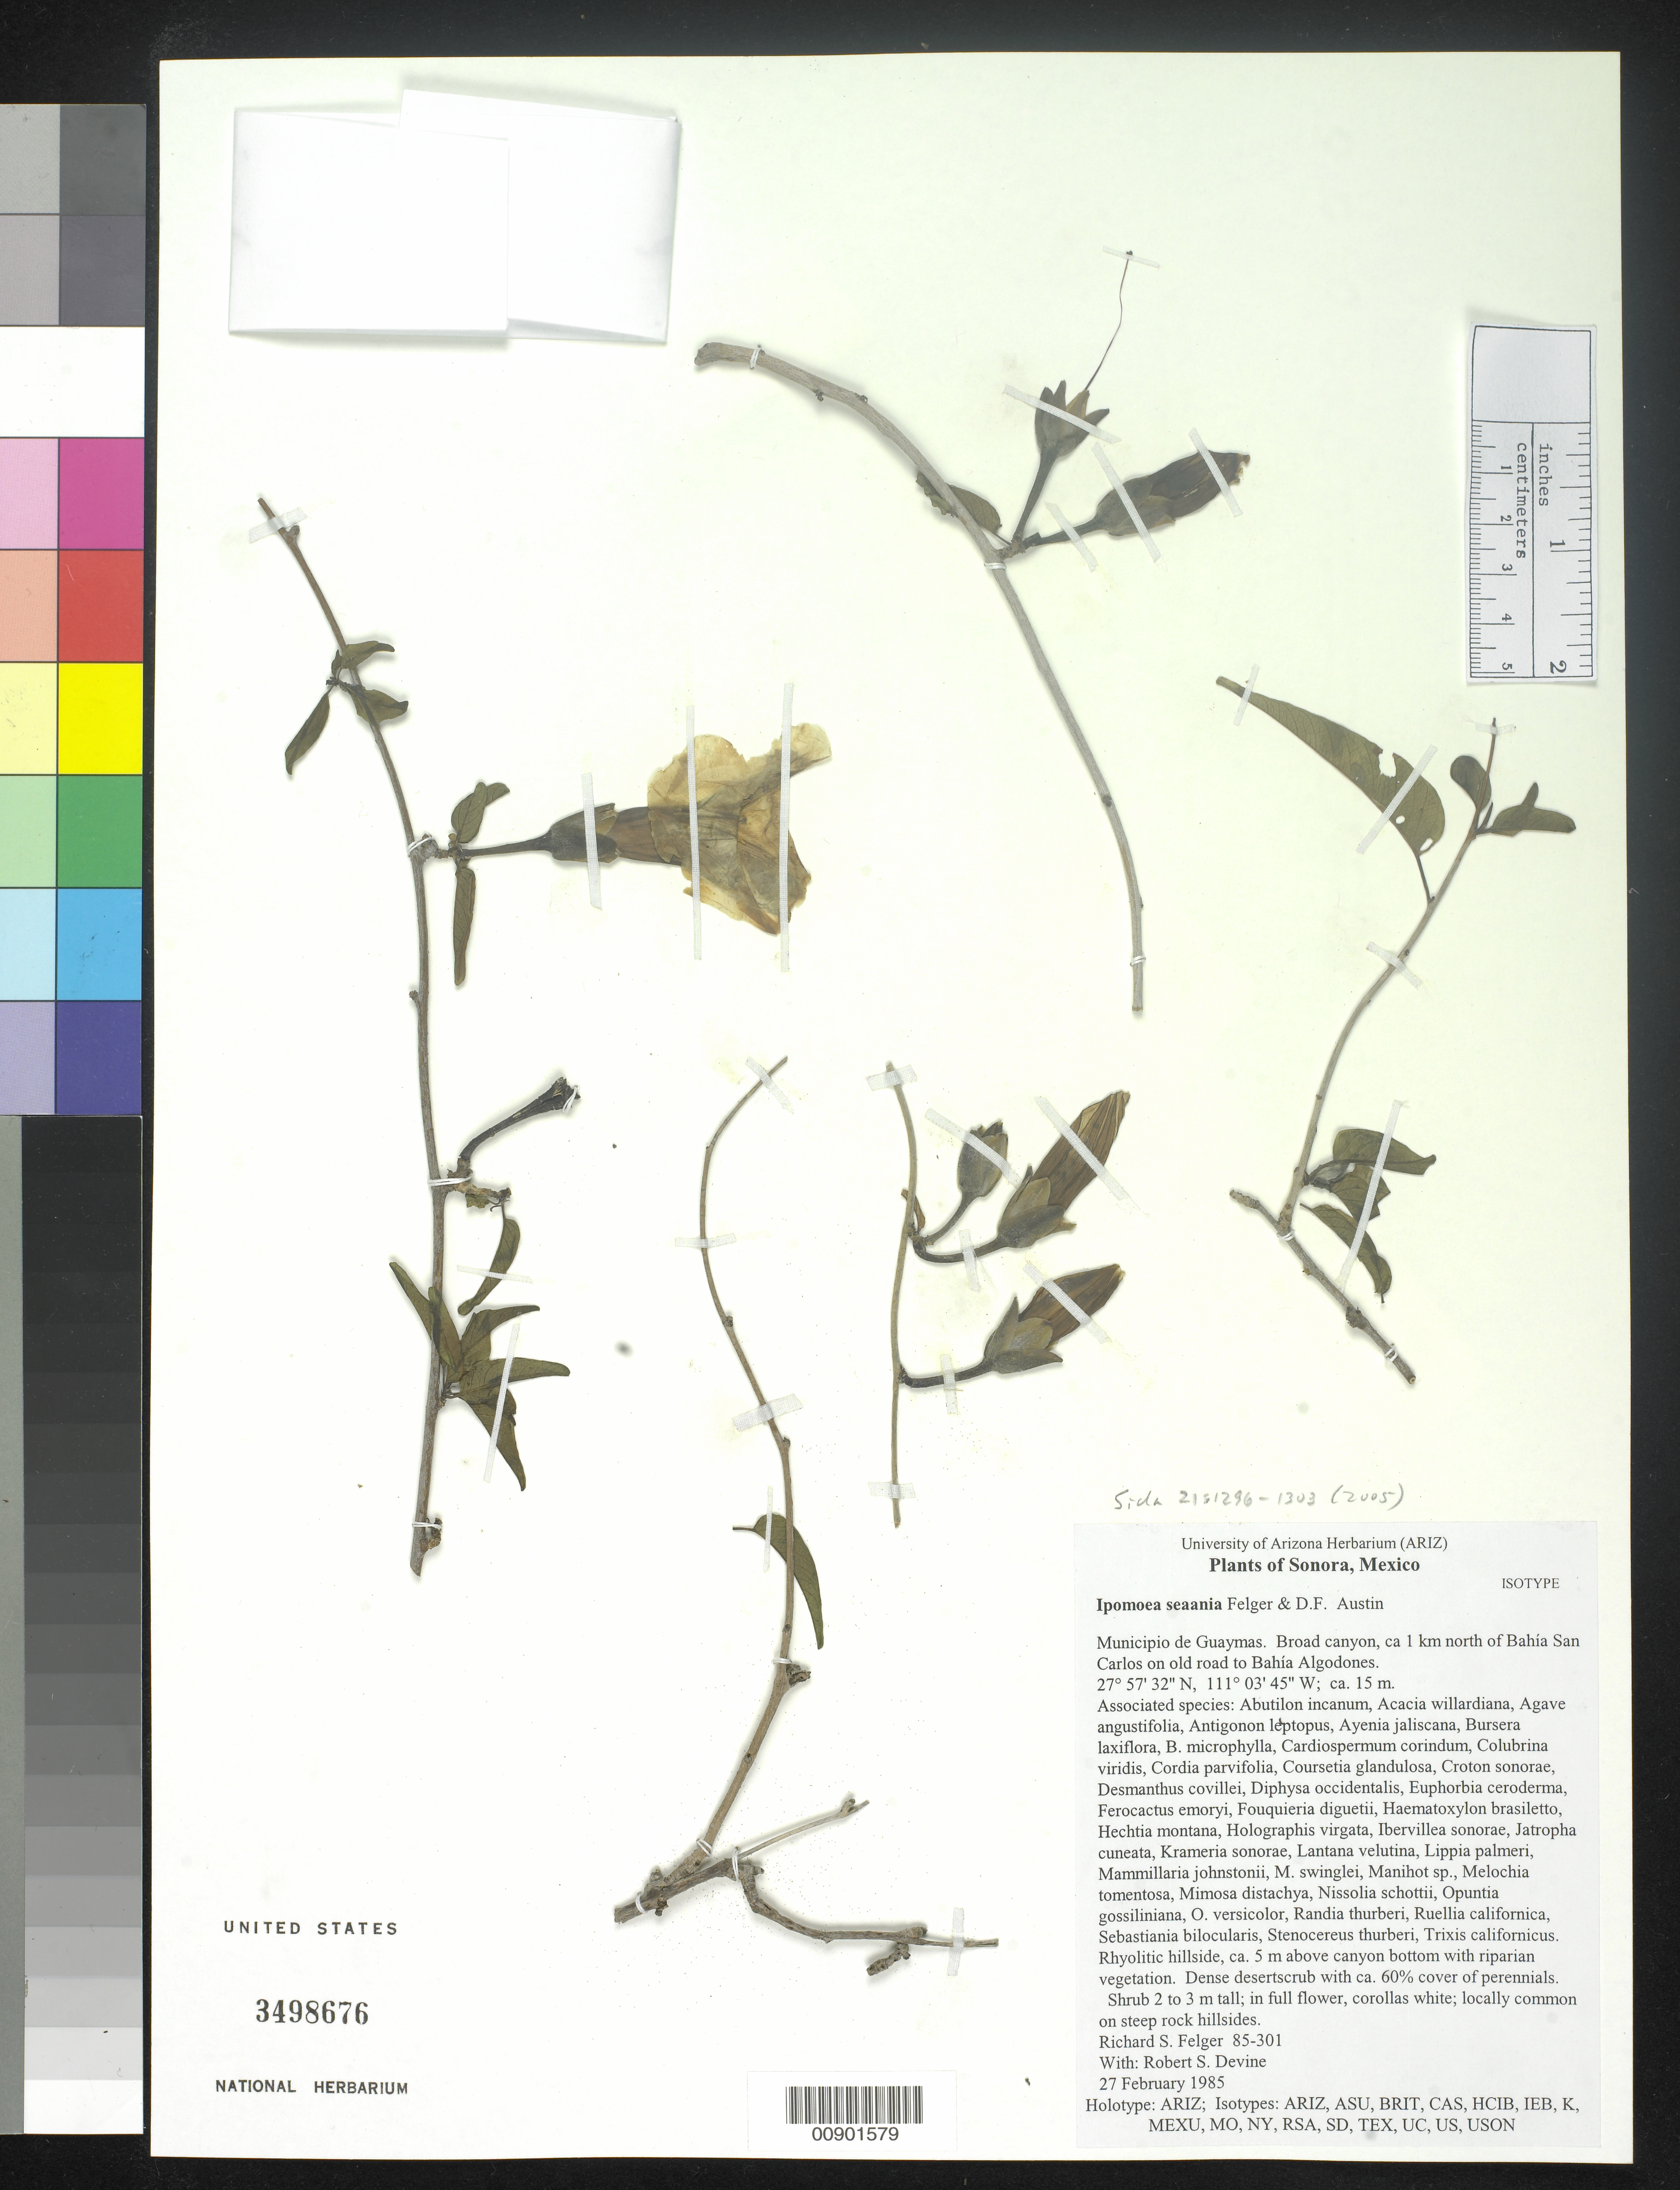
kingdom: Plantae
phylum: Tracheophyta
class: Magnoliopsida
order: Solanales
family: Convolvulaceae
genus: Ipomoea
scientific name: Ipomoea seaania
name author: Felger & D.F. Austin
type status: Isotype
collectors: R. S. Felger & R. Devine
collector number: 85-301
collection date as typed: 27 Feb 1985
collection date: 1985-02-27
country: Mexico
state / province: Sonora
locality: Municipio de Guaymas. Broad canyon, ca 1 km north of Bahia San Carlos on old road to Bahía Algodones.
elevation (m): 15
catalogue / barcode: US 3498676